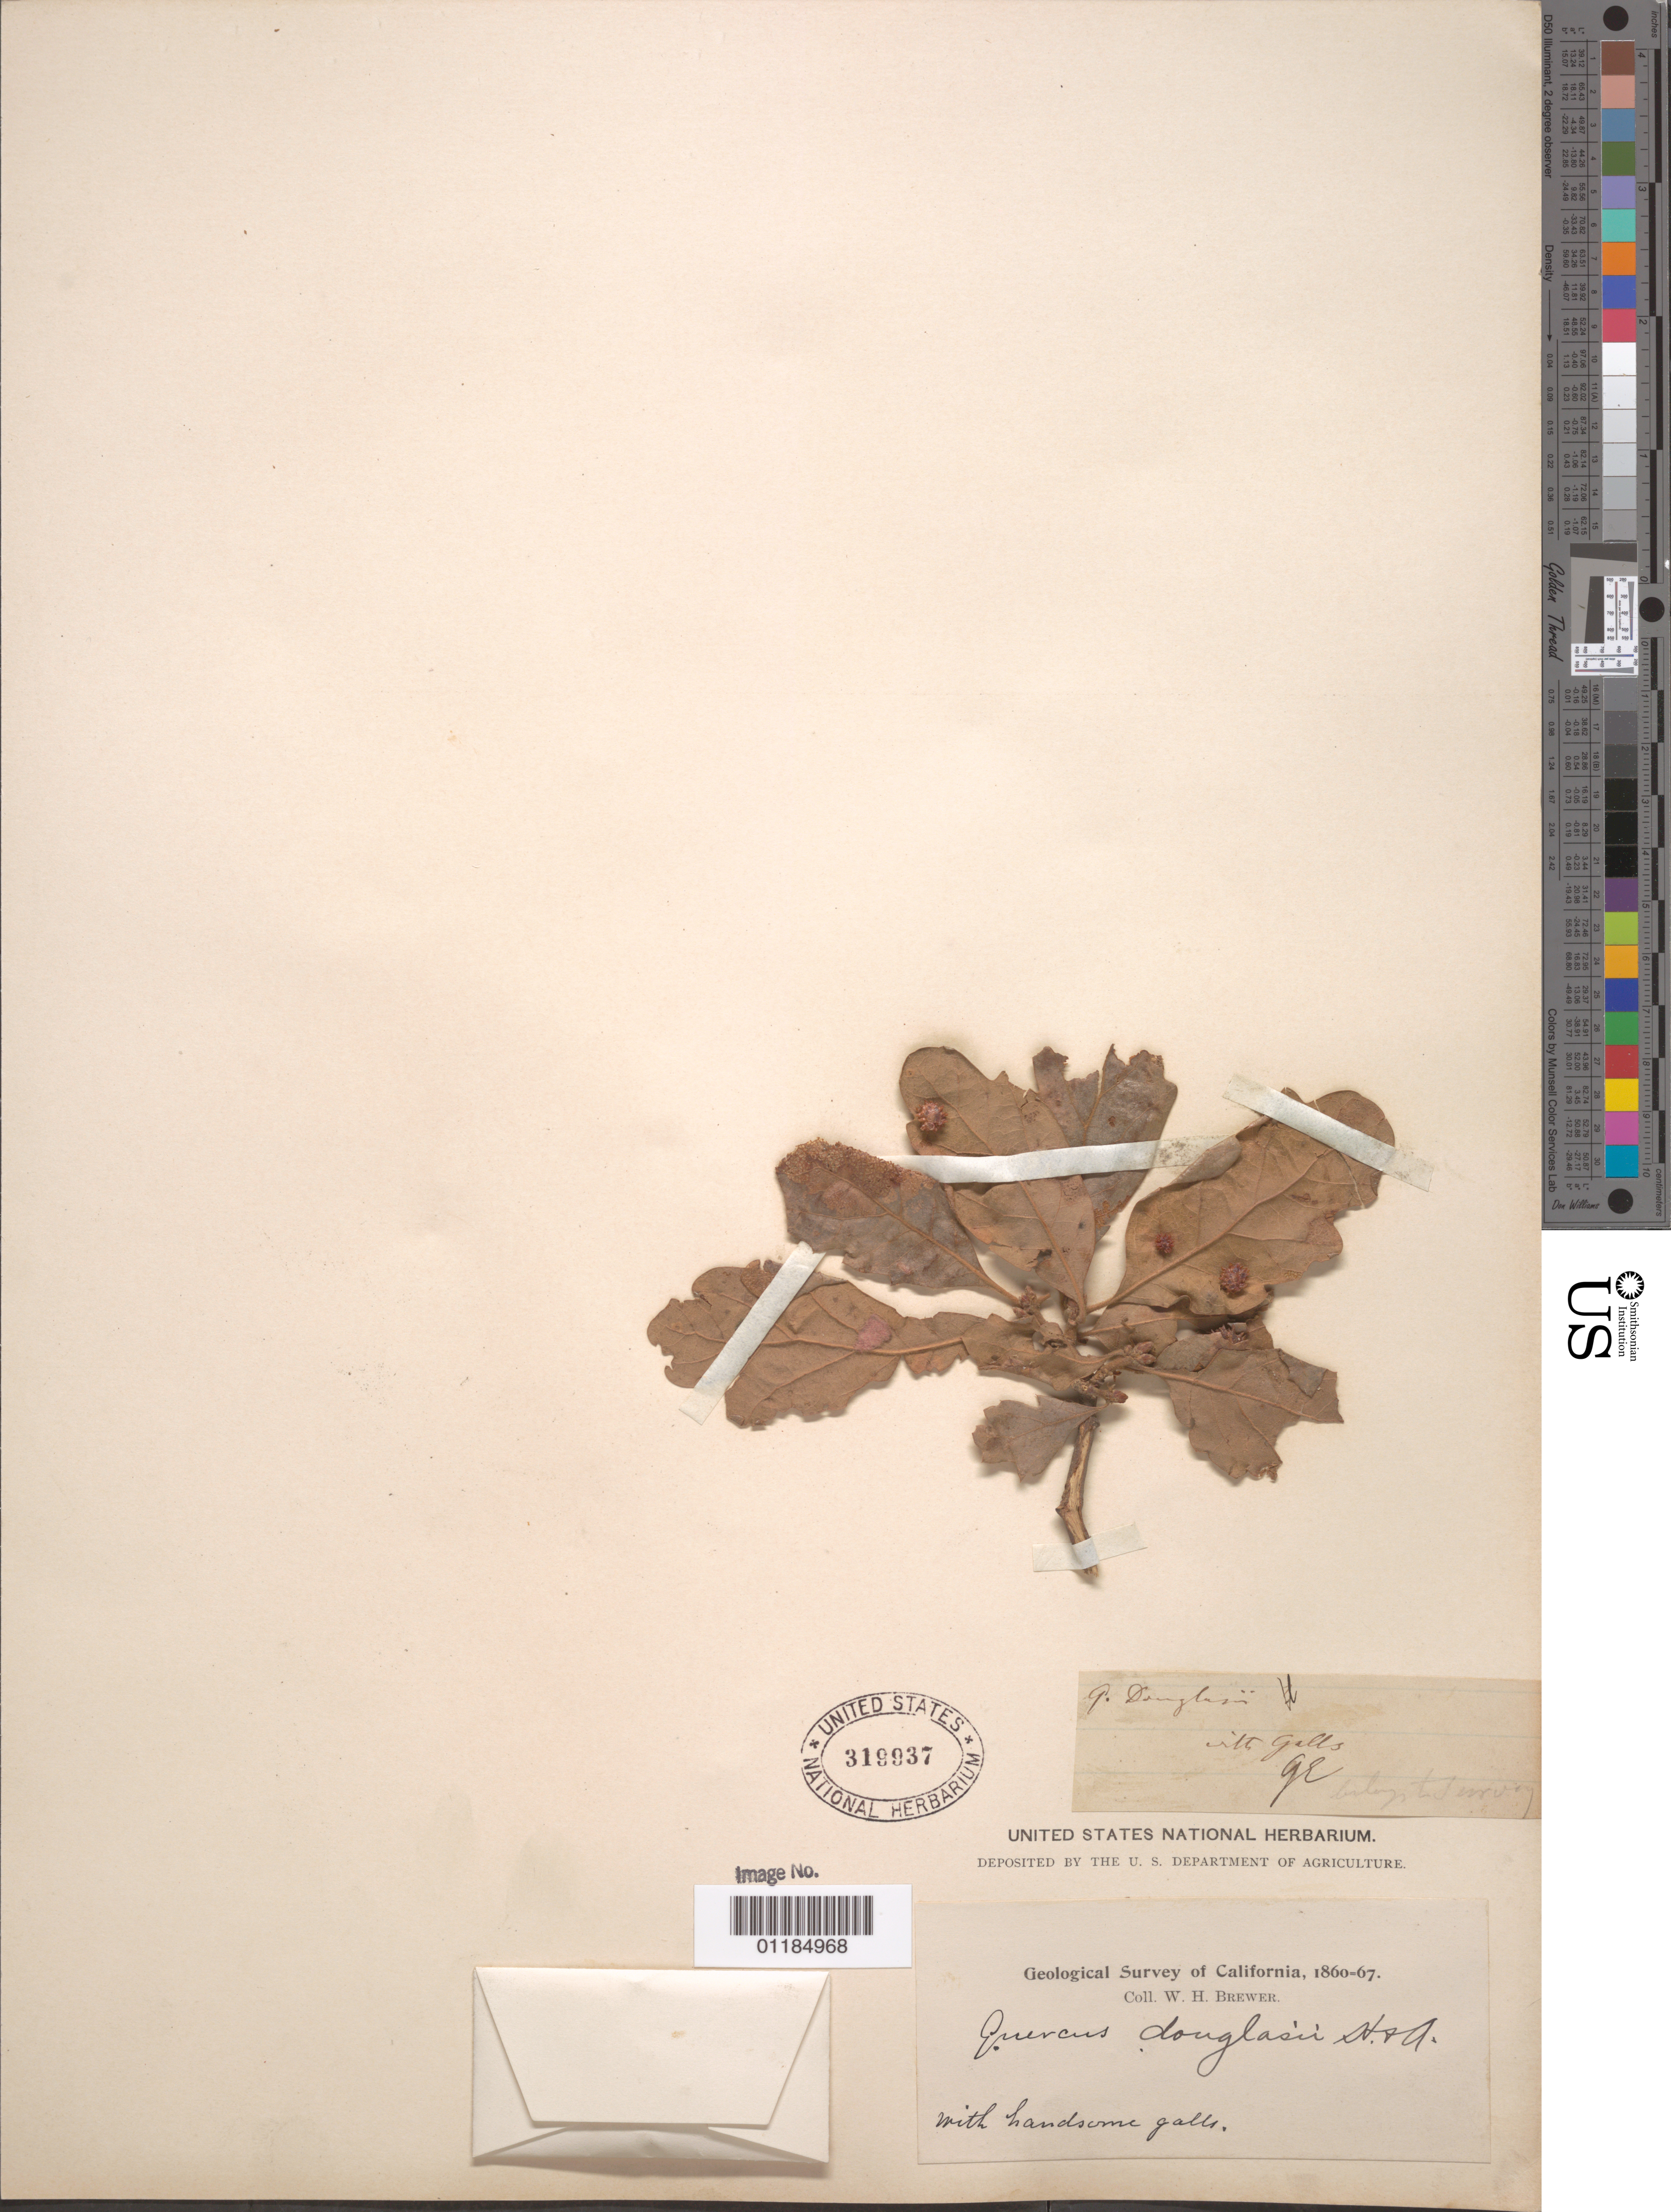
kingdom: Plantae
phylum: Tracheophyta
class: Magnoliopsida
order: Fagales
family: Fagaceae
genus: Quercus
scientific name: Quercus douglasii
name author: A. DC. in DC.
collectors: W. H. Brewer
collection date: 1860/1867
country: United States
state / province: California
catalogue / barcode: US 319937